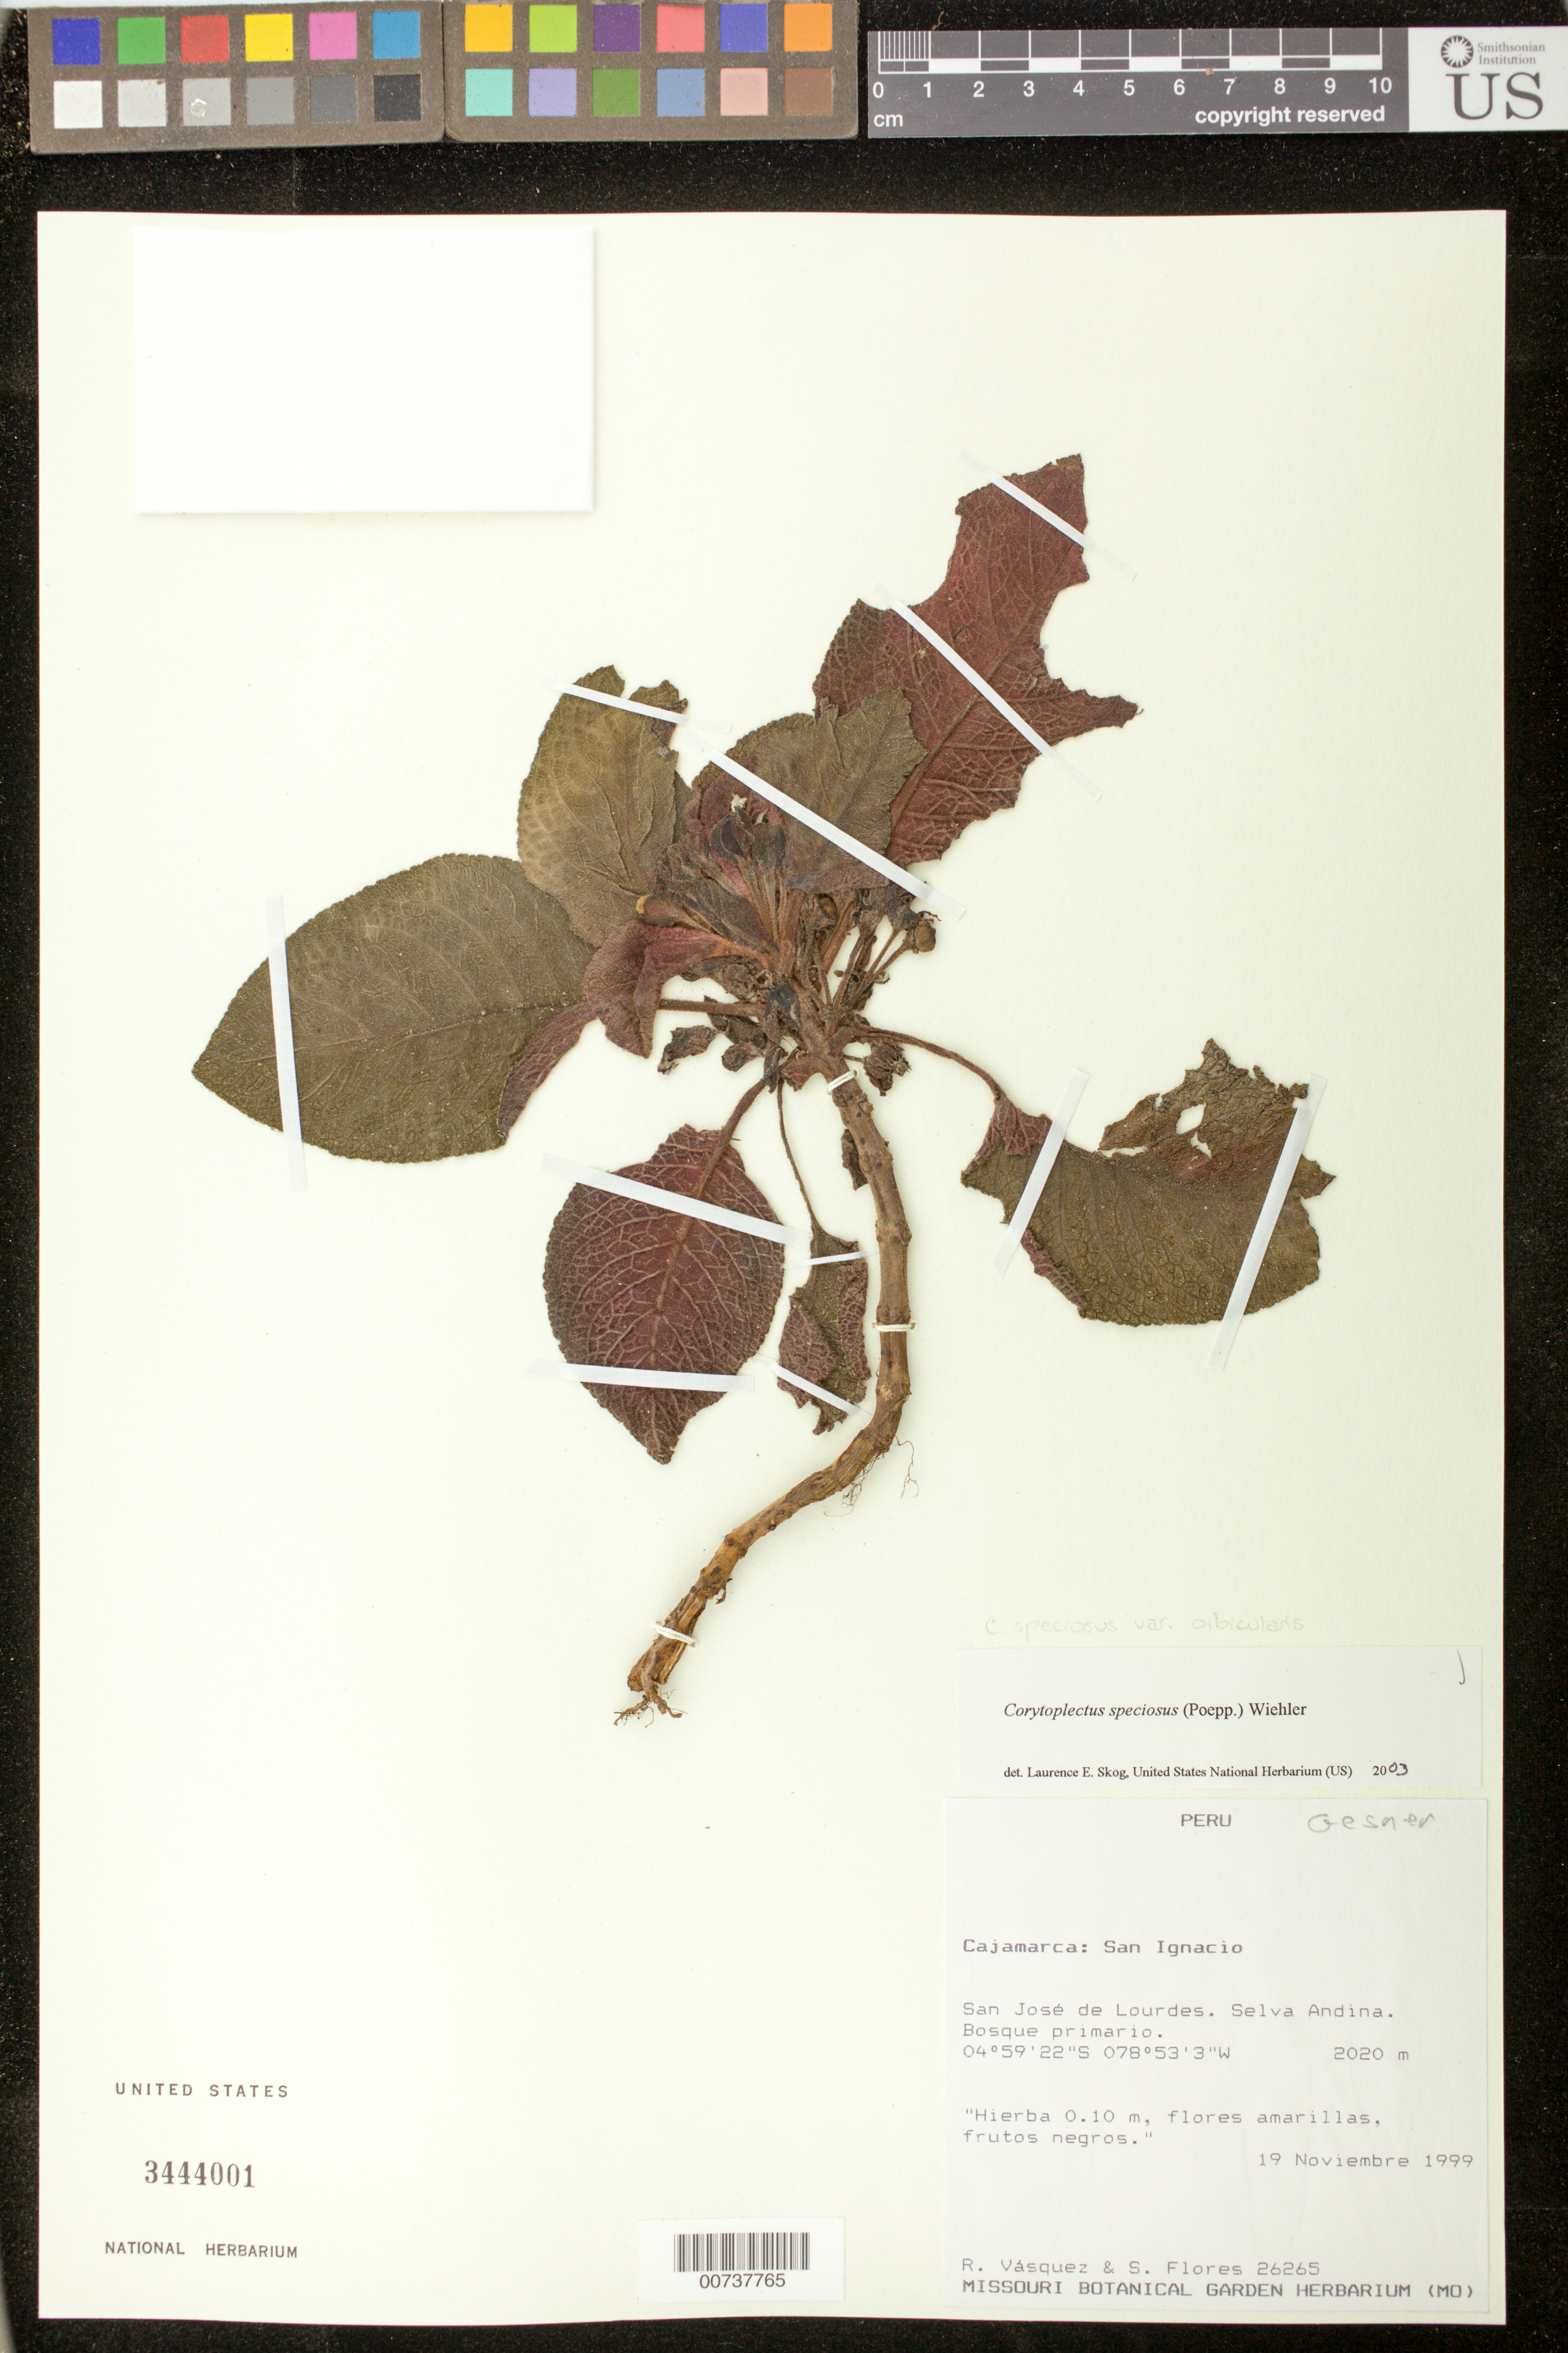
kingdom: Plantae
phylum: Tracheophyta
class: Magnoliopsida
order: Lamiales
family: Gesneriaceae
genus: Corytoplectus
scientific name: Corytoplectus speciosus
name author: (Poepp.) Wiehler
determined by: Skog, Laurence E.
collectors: R. Vásquez & M. Flores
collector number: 26265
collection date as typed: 19 Nov 1999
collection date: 1999-11-19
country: Peru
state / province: Cajamarca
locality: San Ignacio, San José de Lourdes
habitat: Selvan Andina, bosque primario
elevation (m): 2020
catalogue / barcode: US 3444001